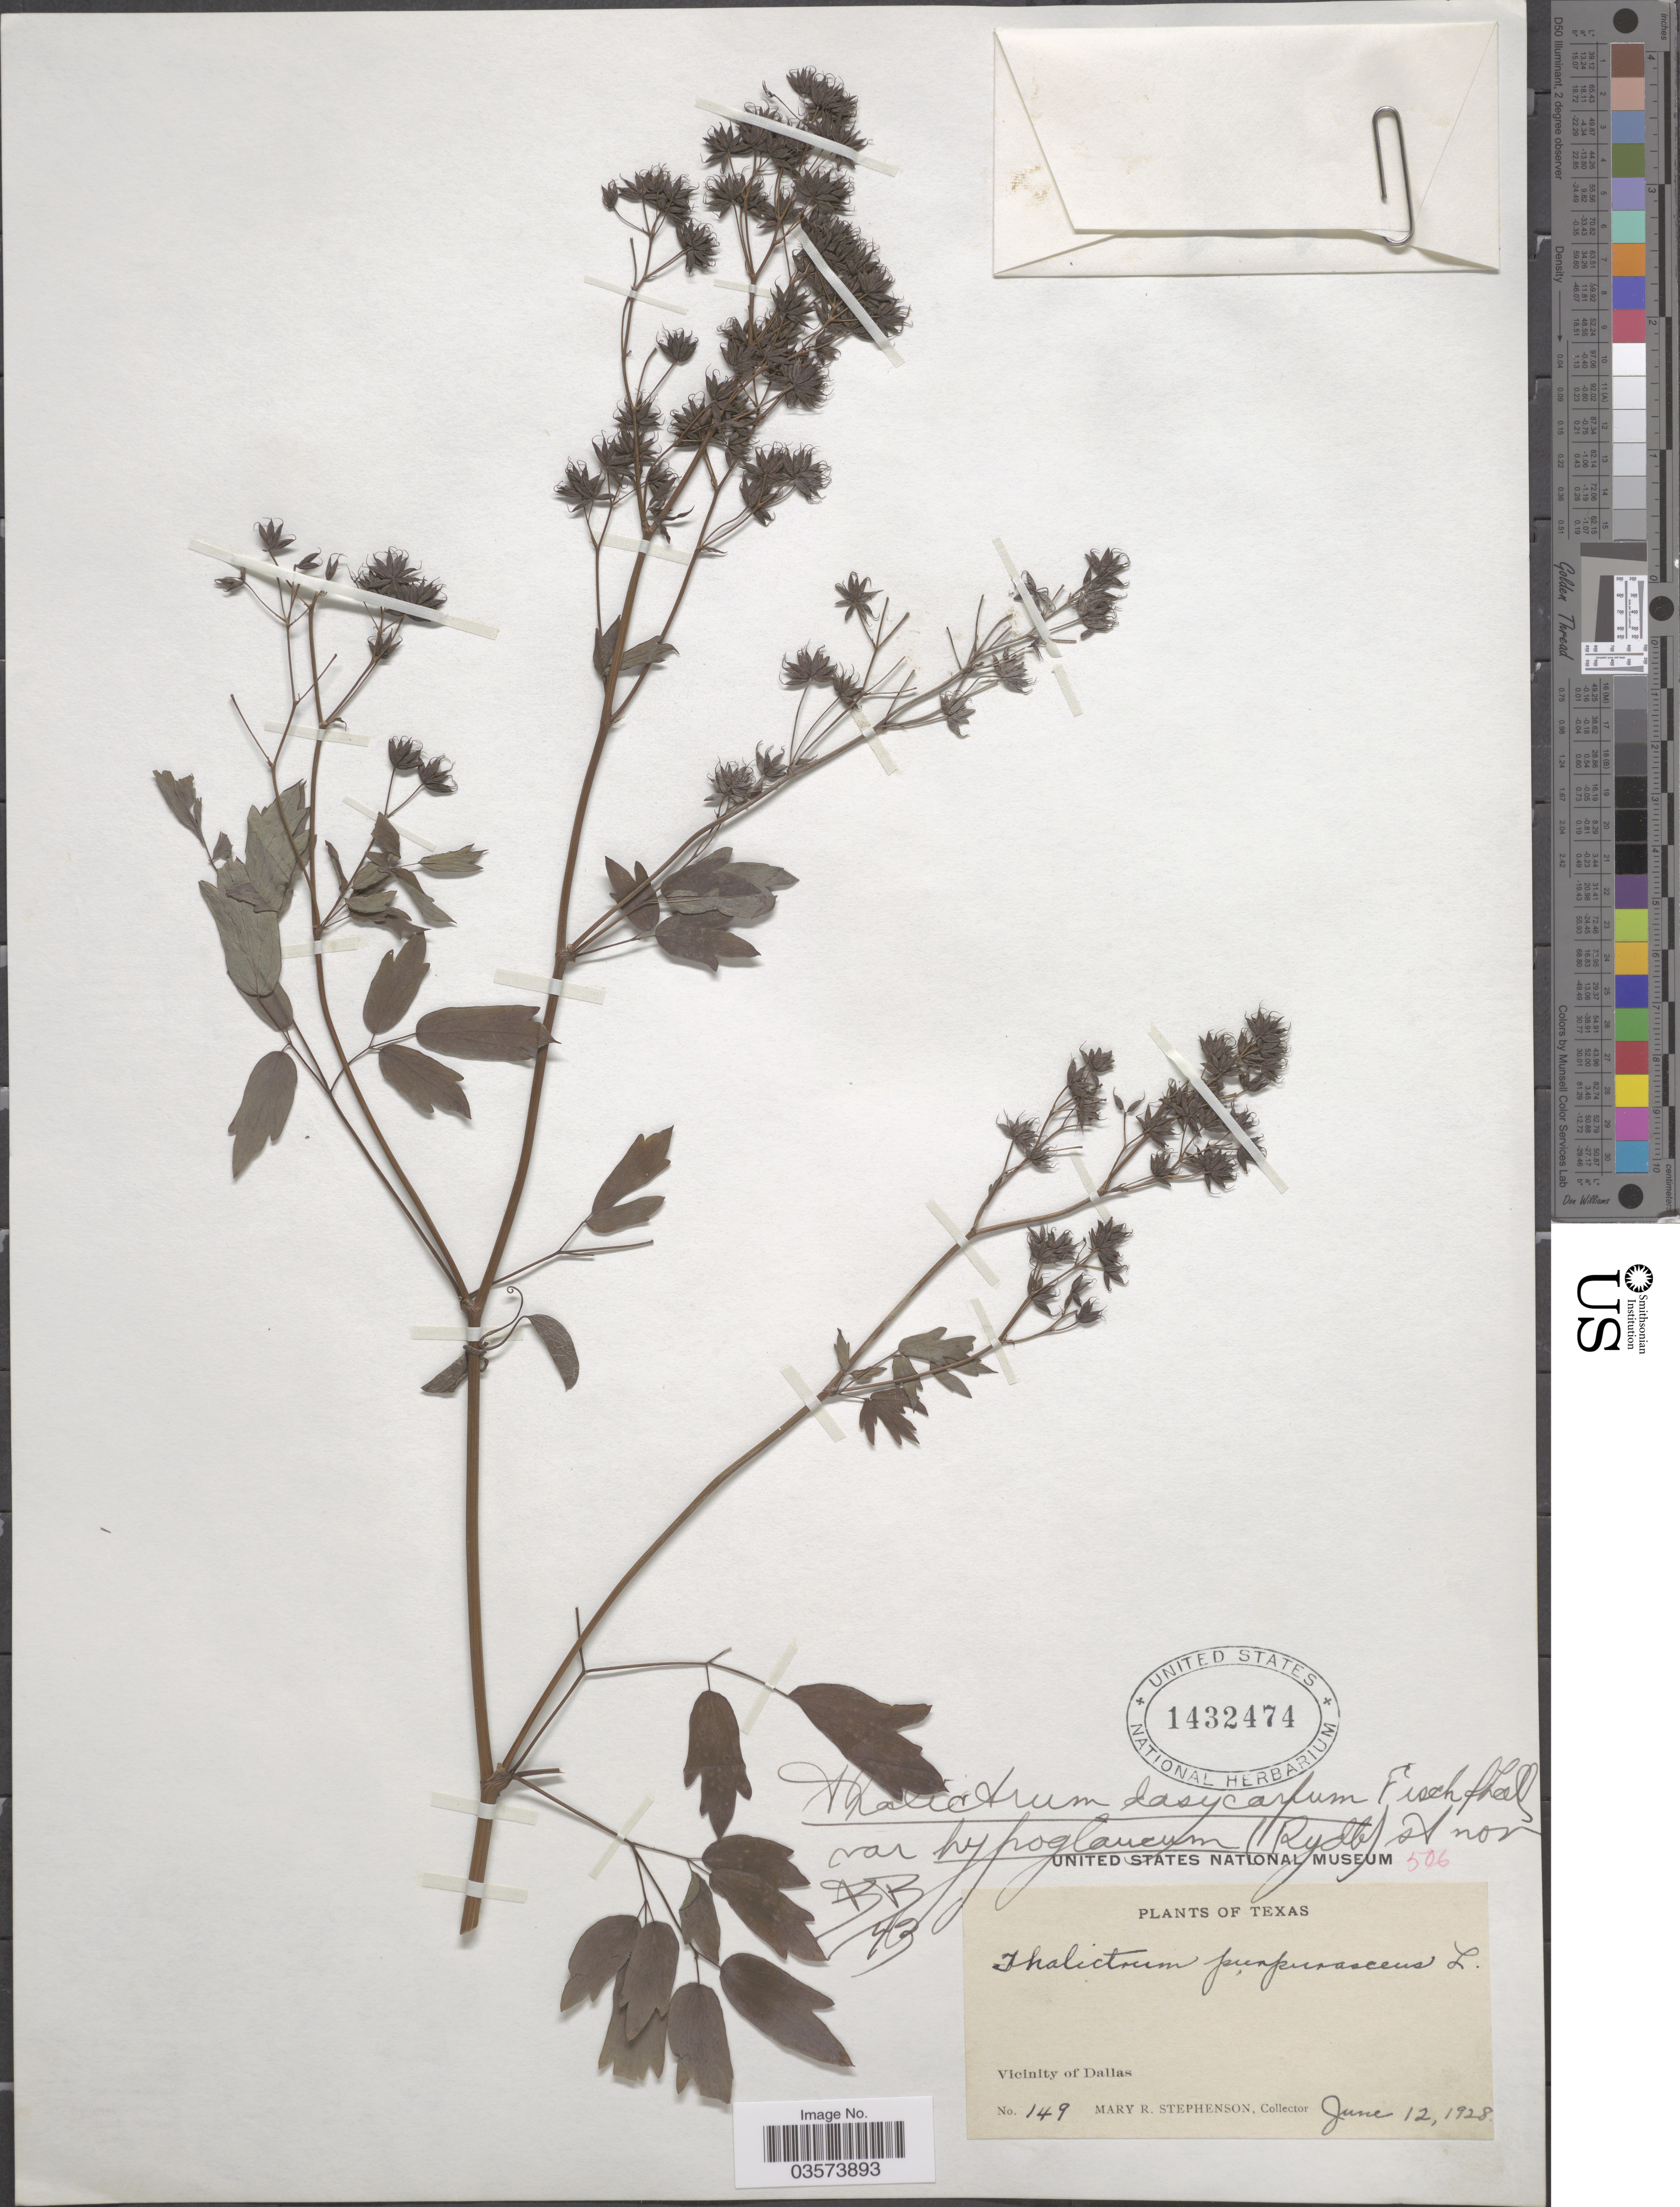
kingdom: Plantae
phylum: Tracheophyta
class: Magnoliopsida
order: Ranunculales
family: Ranunculaceae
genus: Thalictrum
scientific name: Thalictrum dasycarpum var. hypoglaucum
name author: (Rydb.) B. Boivin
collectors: M. Stephenson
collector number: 149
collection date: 1928-06-12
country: United States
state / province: Texas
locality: Vicinity of Dallas.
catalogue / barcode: US 1432474